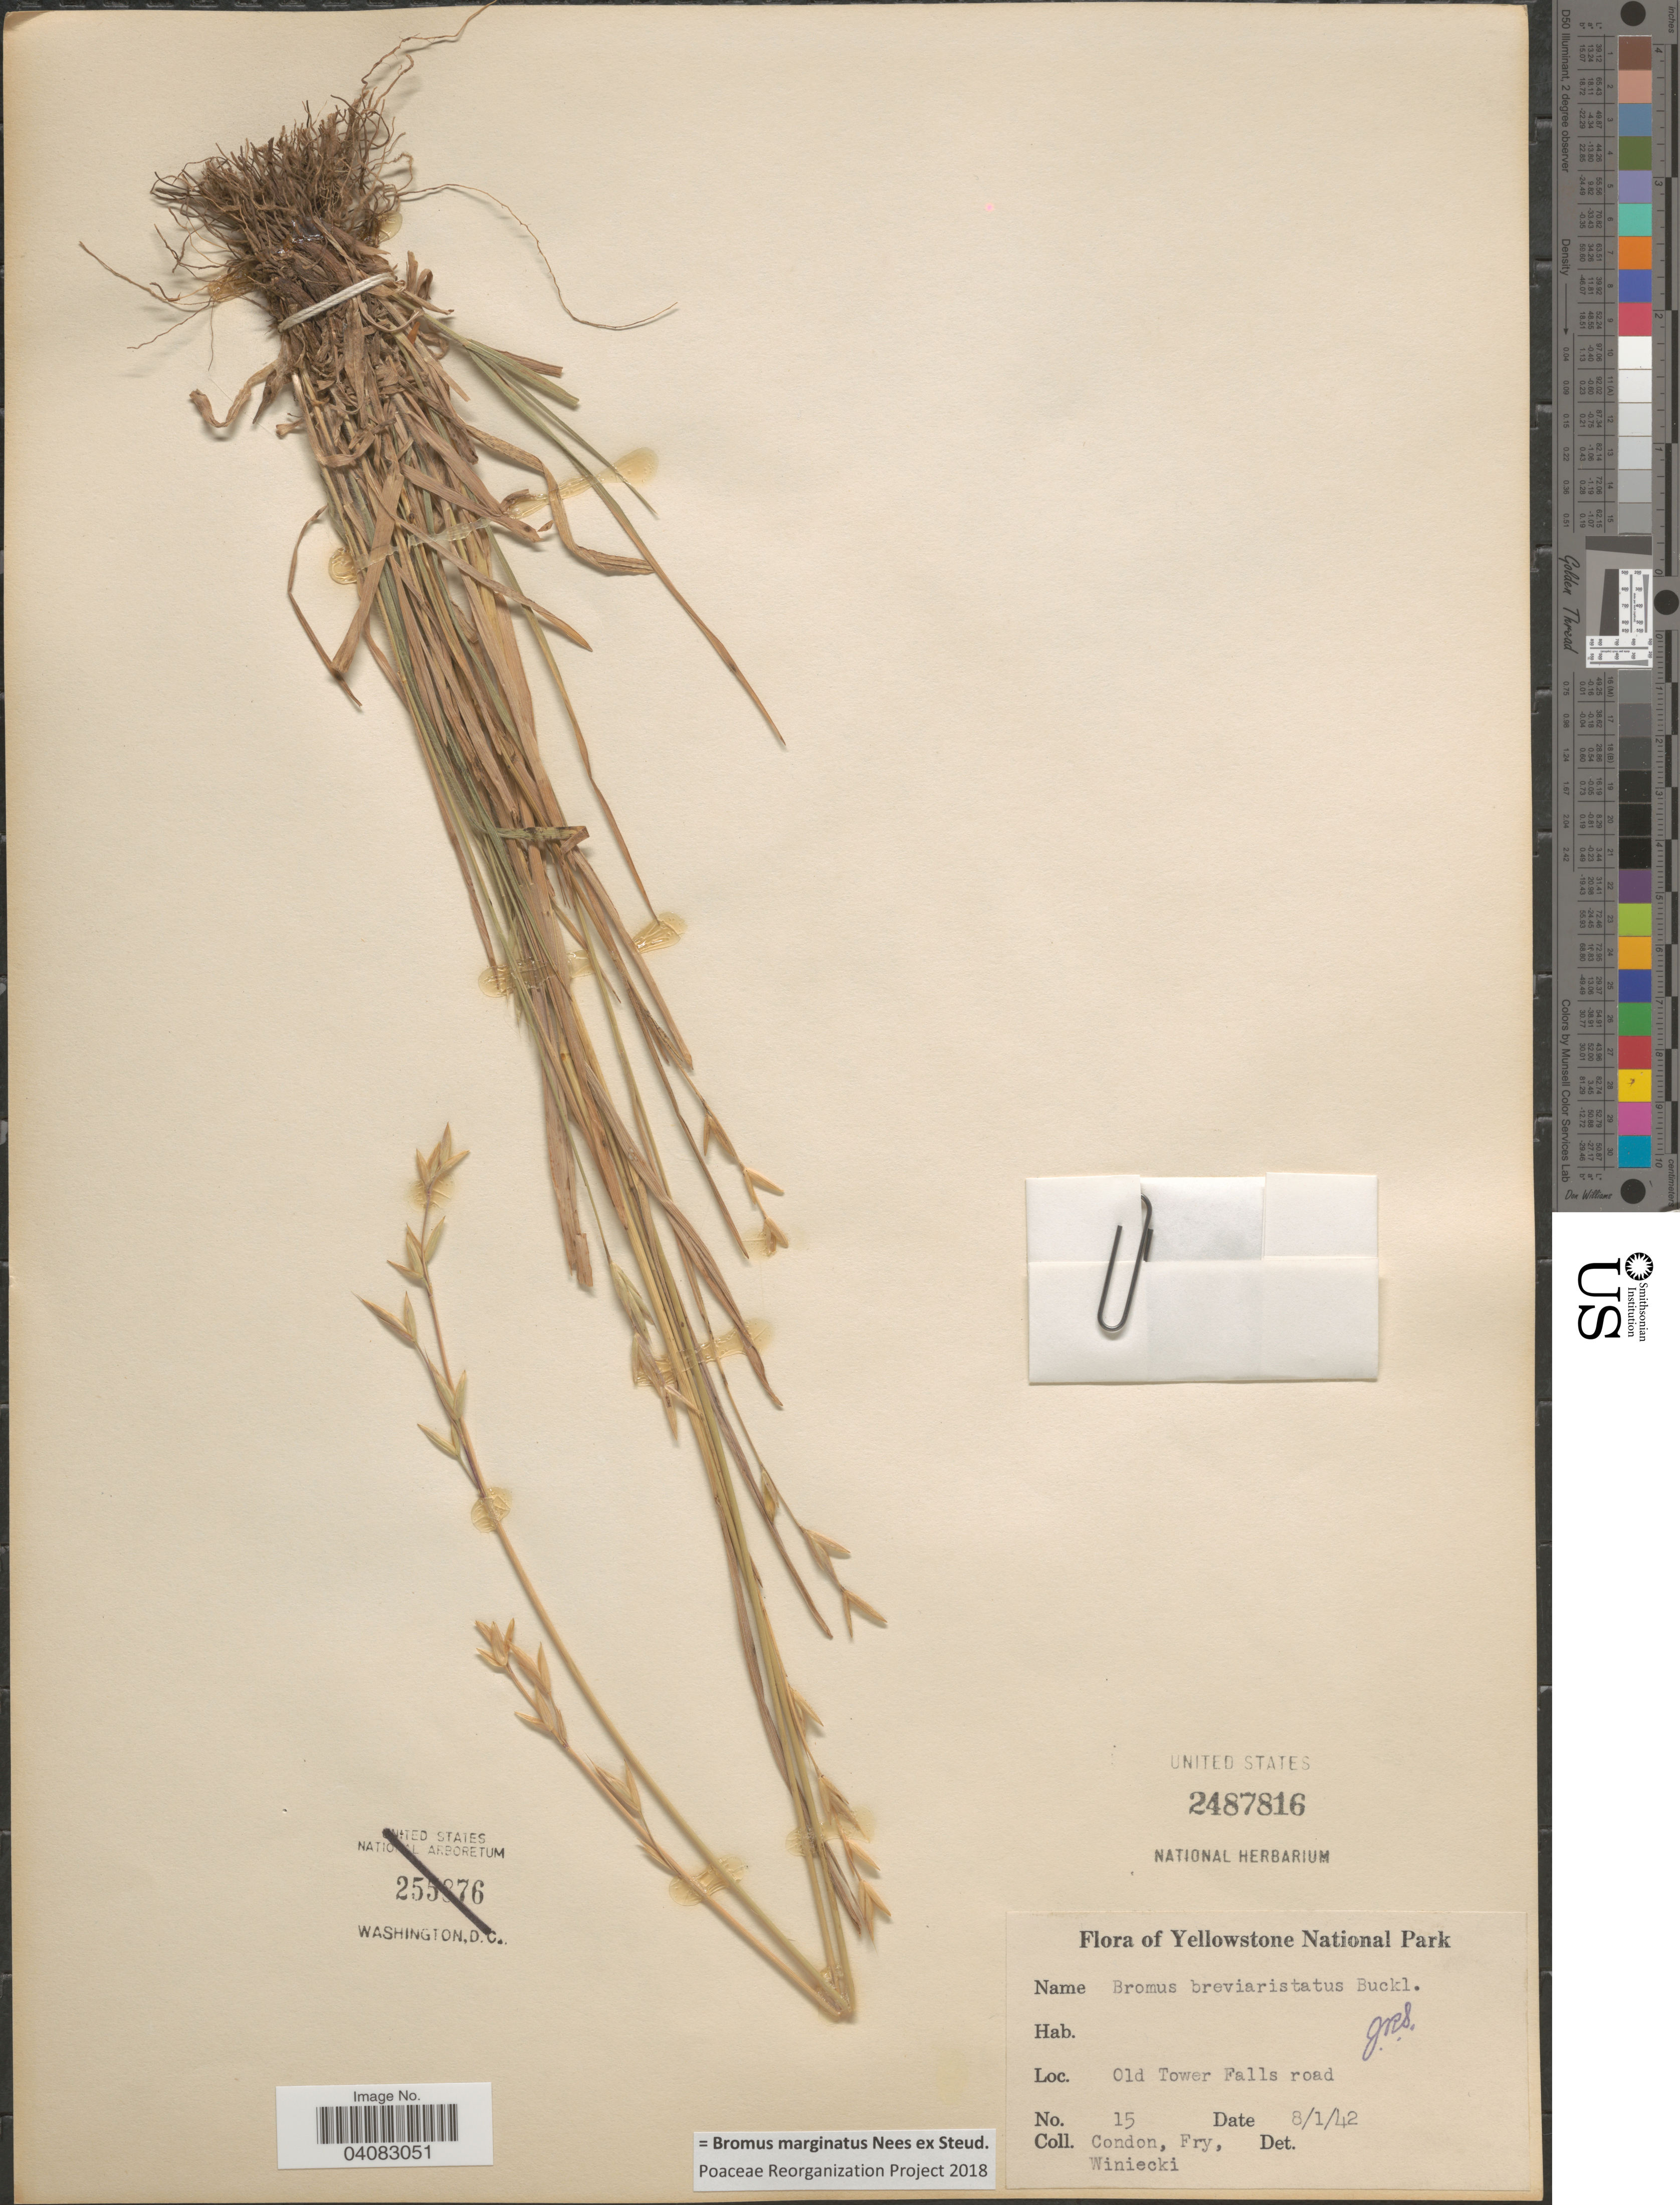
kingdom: Plantae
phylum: Tracheophyta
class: Liliopsida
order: Poales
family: Poaceae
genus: Bromus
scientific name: Bromus marginatus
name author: Nees ex Steud.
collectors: Condon, -. Fry & Winiecki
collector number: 15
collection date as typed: Transcribed d/m/y: 1/8/42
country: United States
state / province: Wyoming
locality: Yellowstone National Park. Old Tower Falls road.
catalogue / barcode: US 2487816